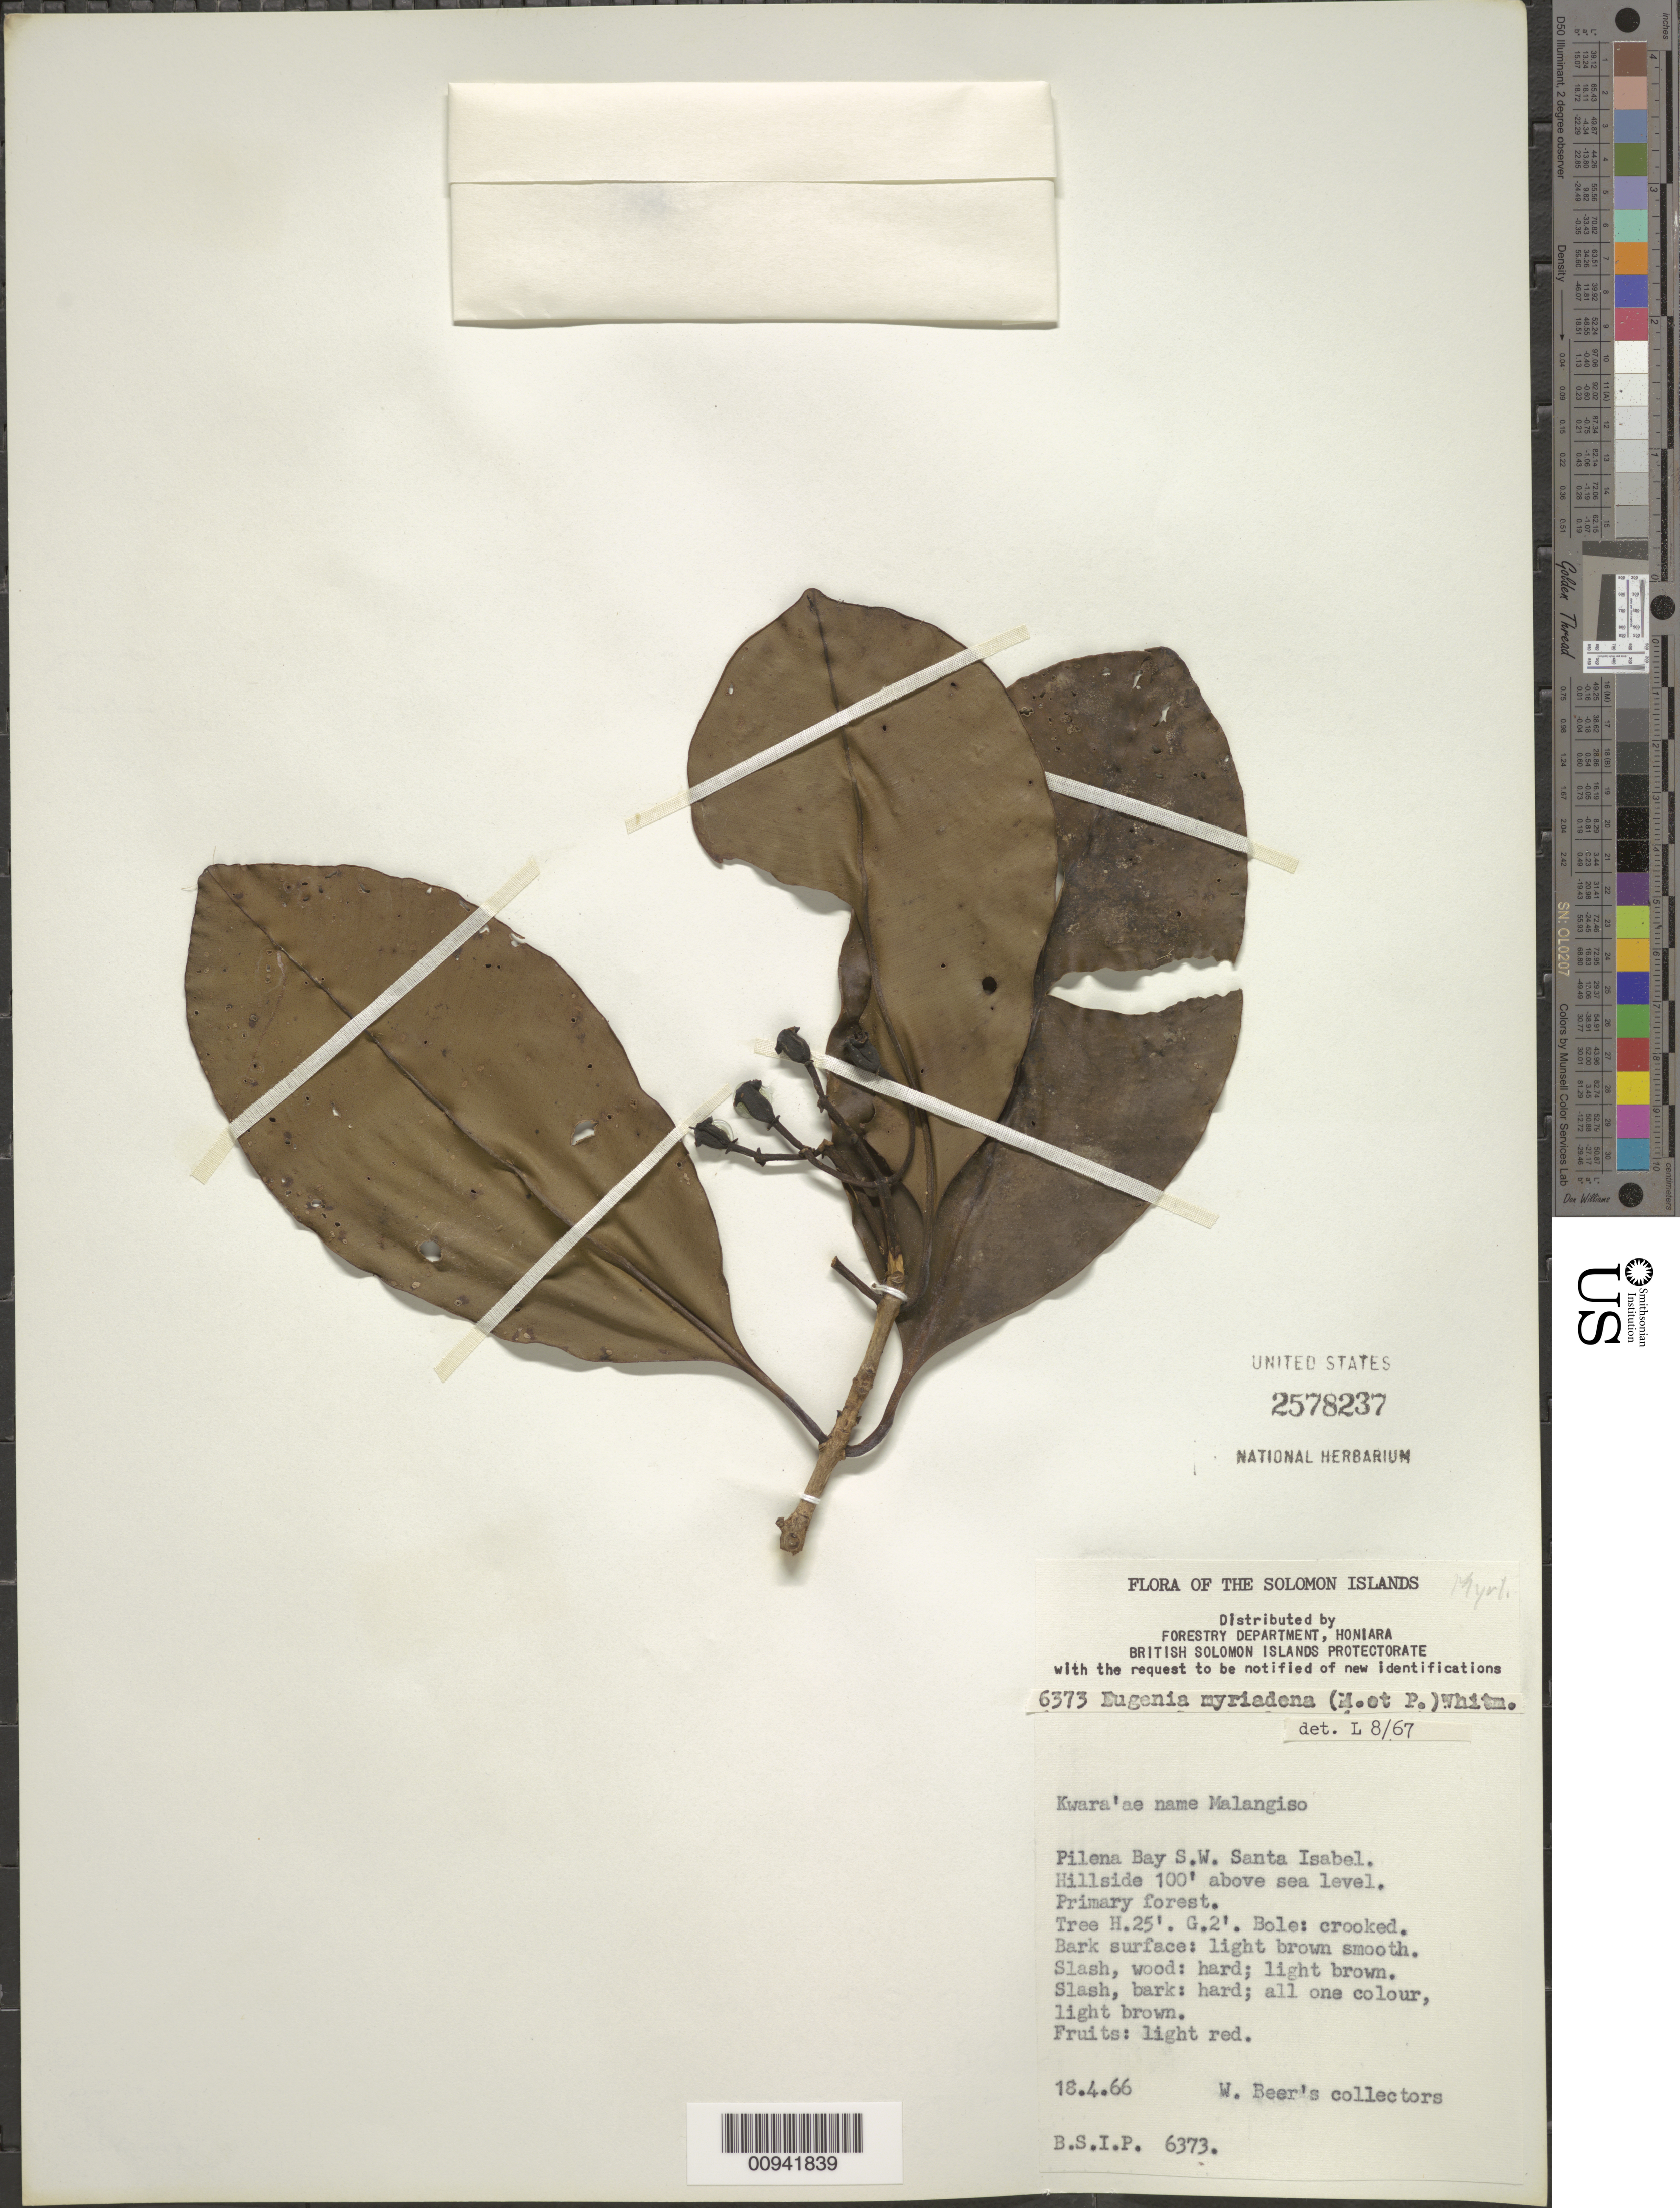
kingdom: Plantae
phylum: Tracheophyta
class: Magnoliopsida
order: Myrtales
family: Myrtaceae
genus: Syzygium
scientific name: Syzygium myriadenum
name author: Merr. & L.M. Perry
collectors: W. Beer's Collectors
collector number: BSIP 6373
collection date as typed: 18 Apr 1966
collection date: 1966-04-18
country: Solomon Islands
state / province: Isabel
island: Santa Isabel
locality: Pilena Bay S.W. Santa Isabel.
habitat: Hillside. Primary forest.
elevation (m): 30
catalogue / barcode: US 2578237